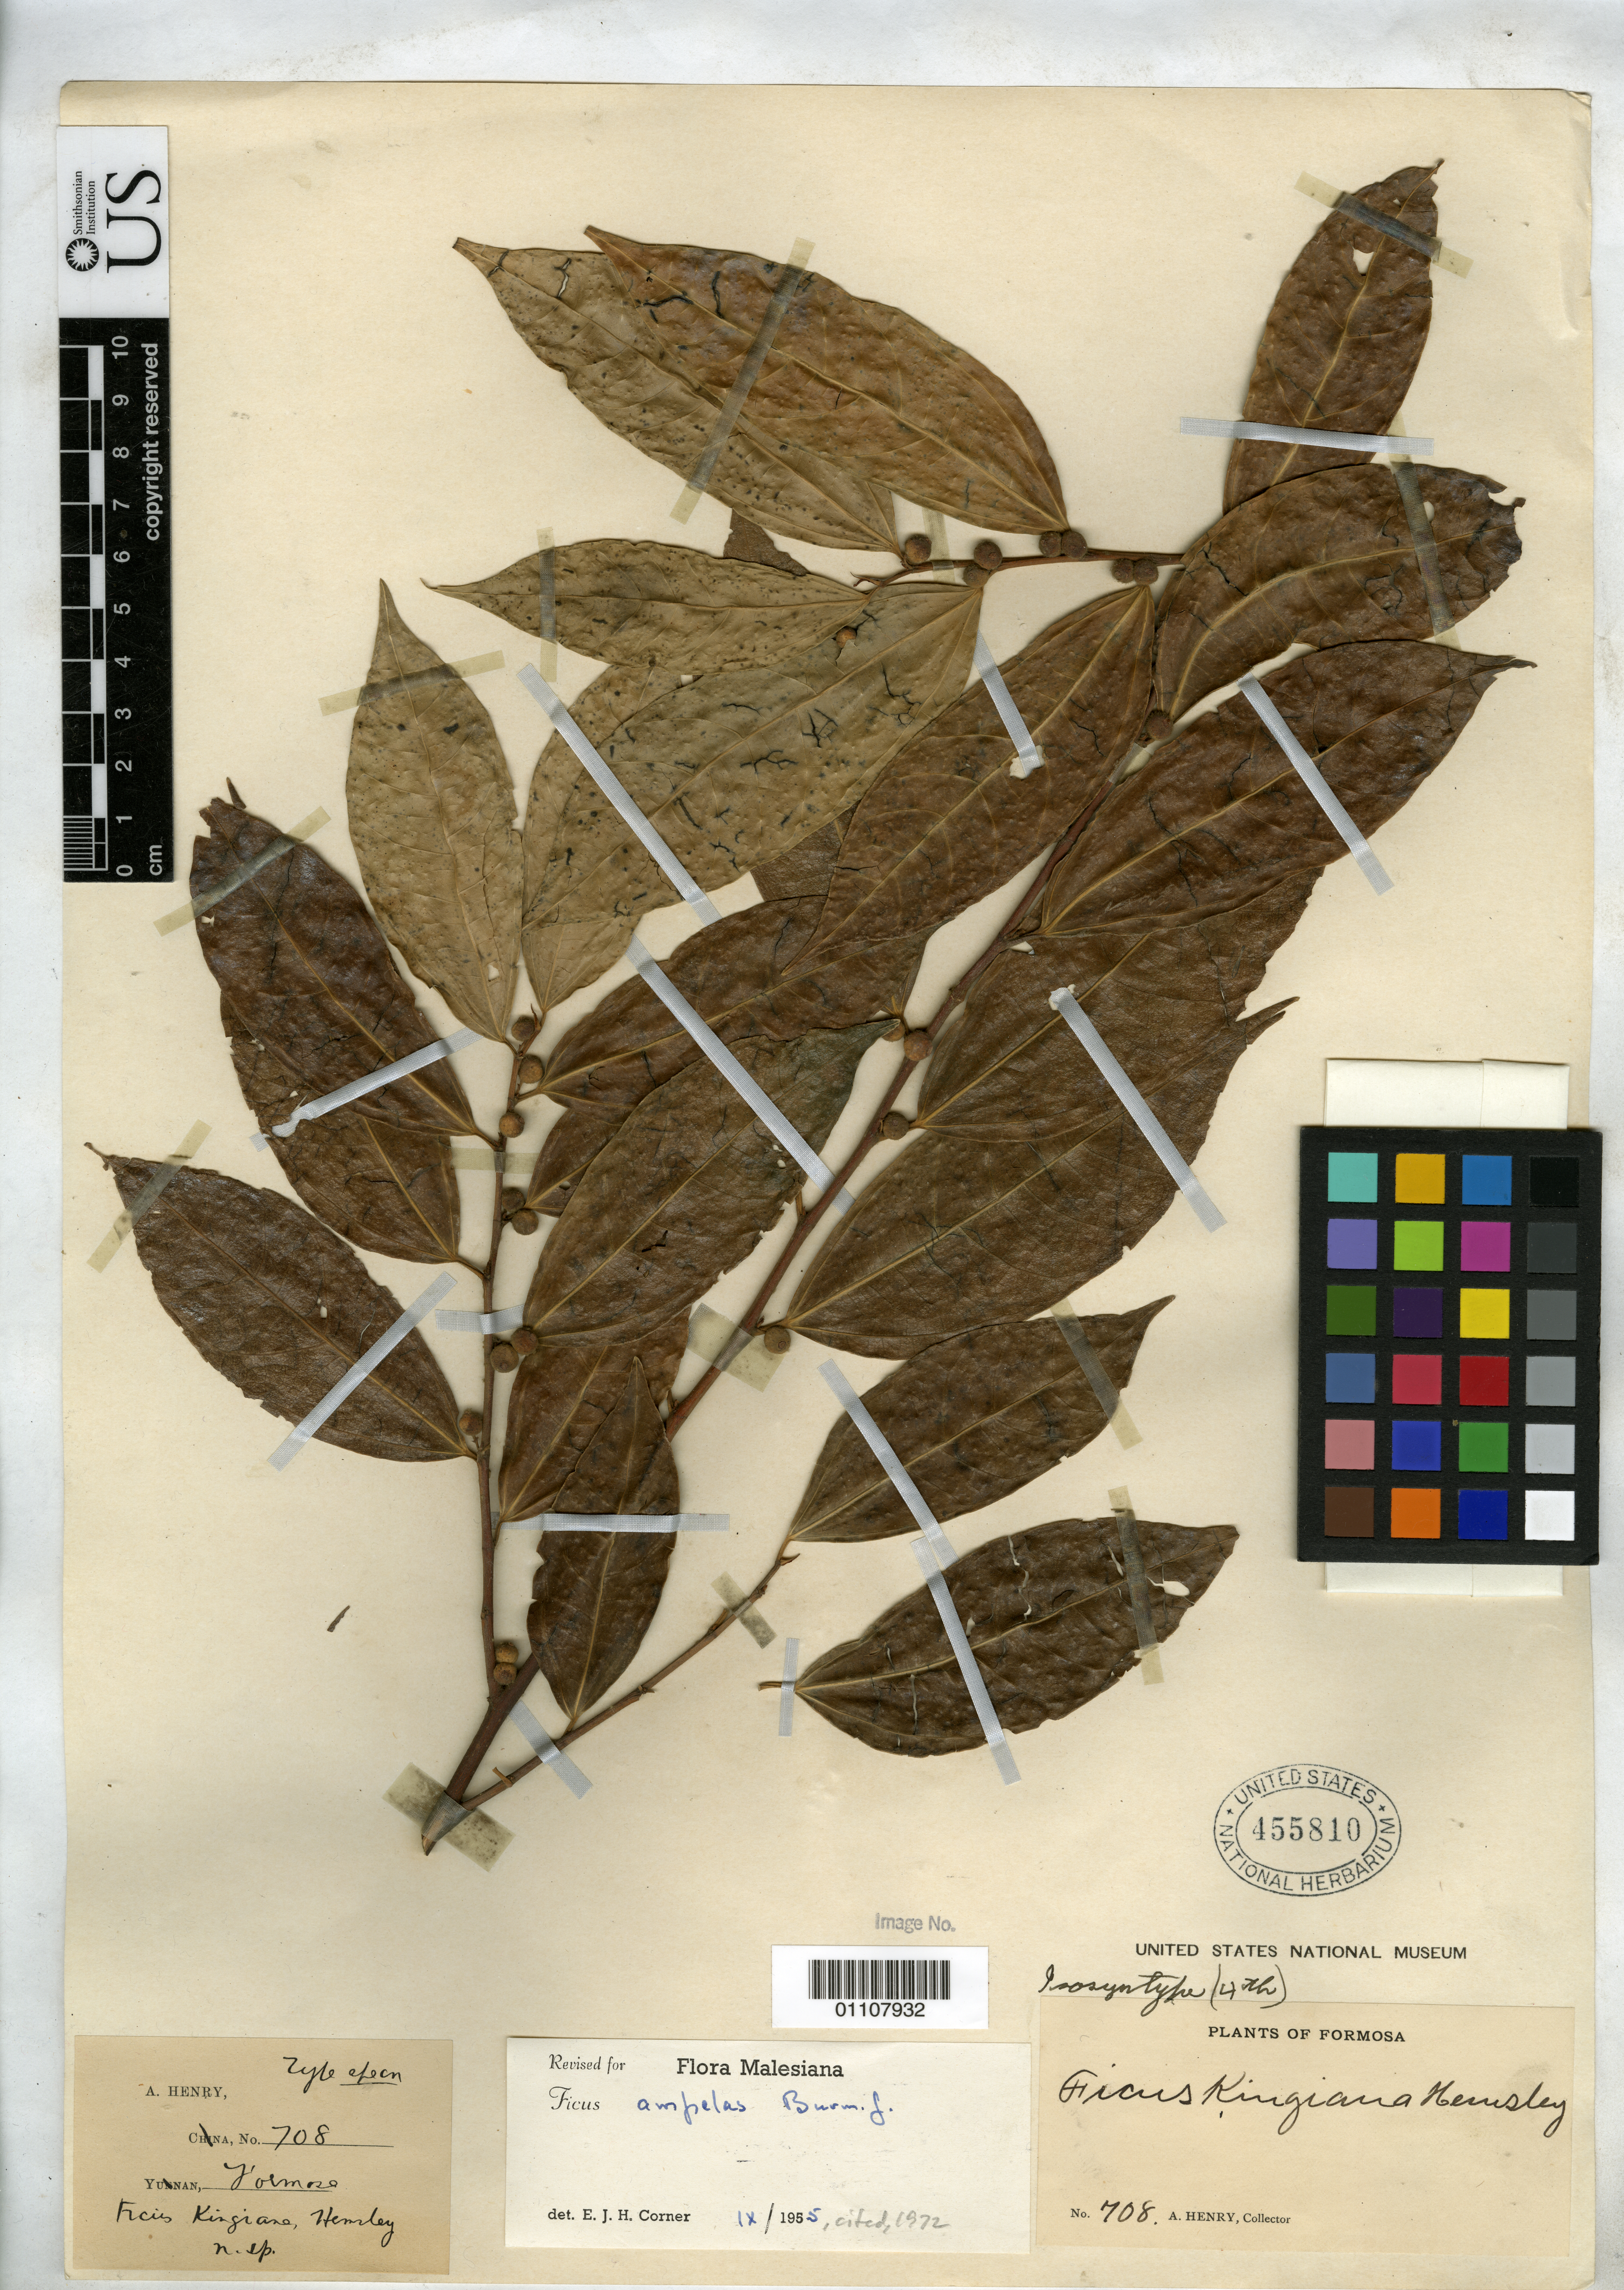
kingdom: Plantae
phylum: Tracheophyta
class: Magnoliopsida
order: Rosales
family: Moraceae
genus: Ficus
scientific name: Ficus kingiana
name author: Hemsl.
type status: Isosyntype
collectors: A. Henry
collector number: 708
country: Taiwan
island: Taiwan [Formosa]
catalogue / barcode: US 455810